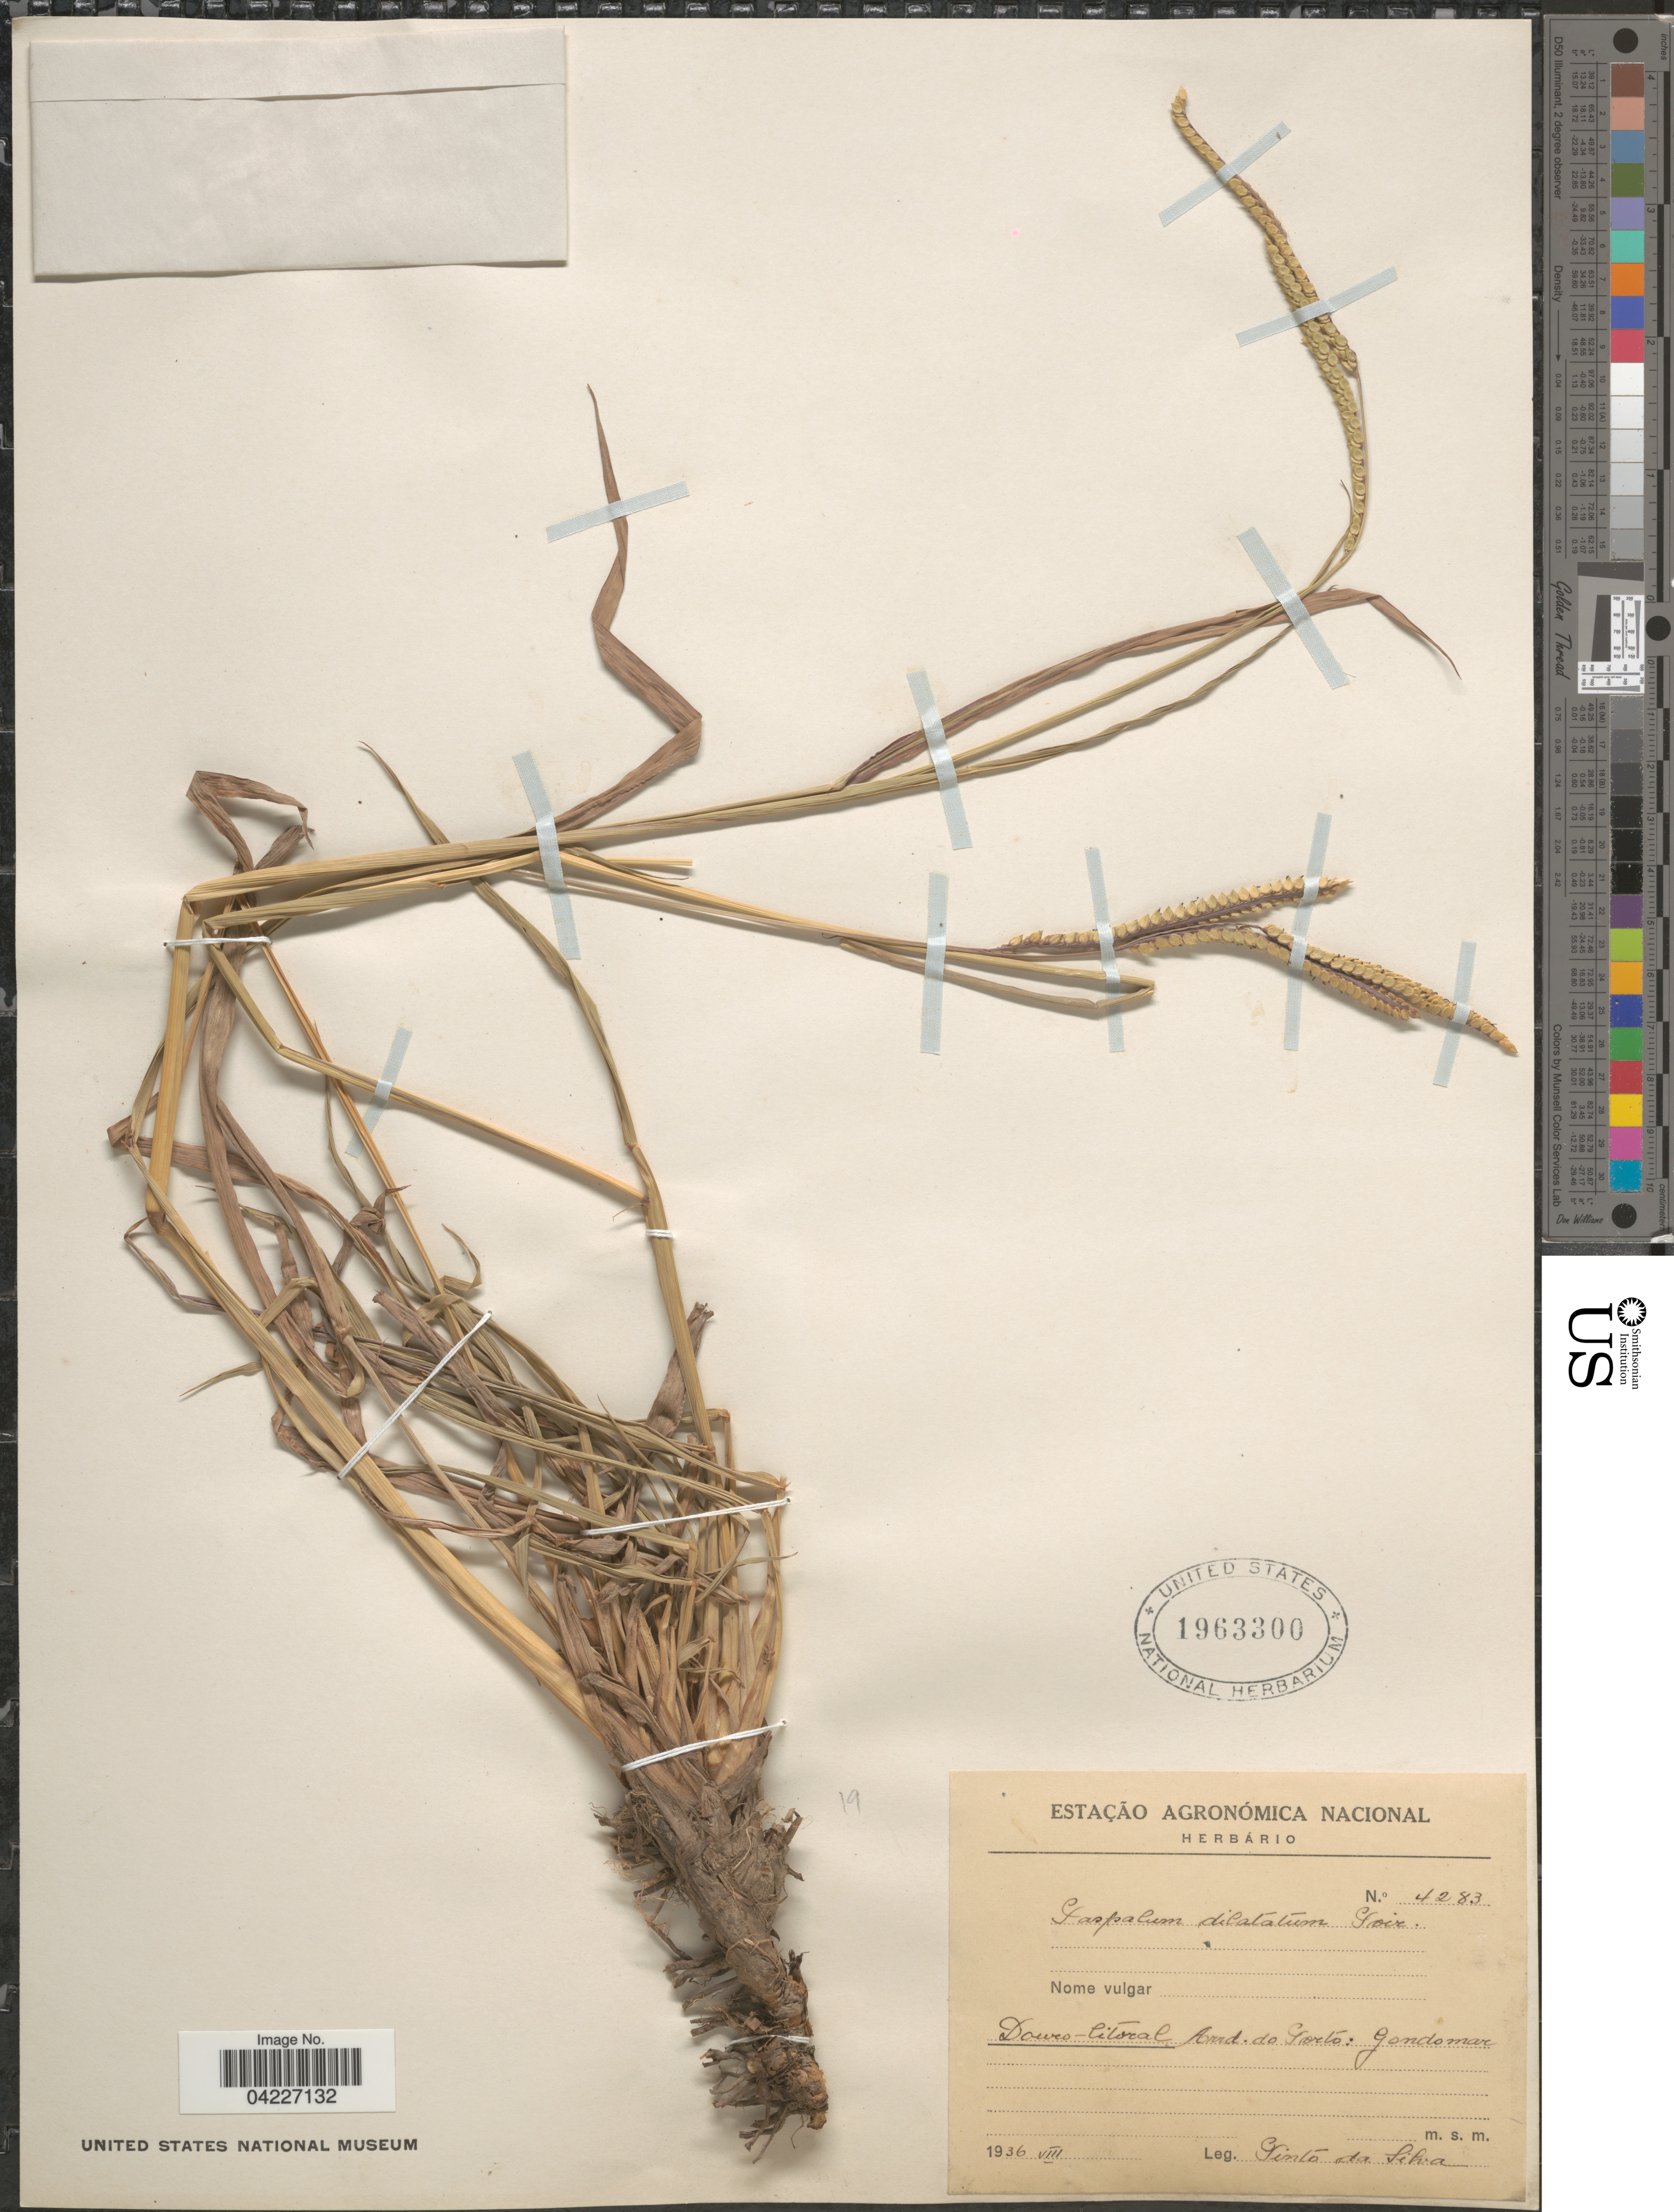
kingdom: Plantae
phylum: Tracheophyta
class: Liliopsida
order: Poales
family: Poaceae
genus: Paspalum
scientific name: Paspalum dilatatum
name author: Poir.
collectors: P. Silva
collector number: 4283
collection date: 1936-08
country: Portugal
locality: Dauro-litoral. Arrd. do Porto: Gondomar.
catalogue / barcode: US 1963300